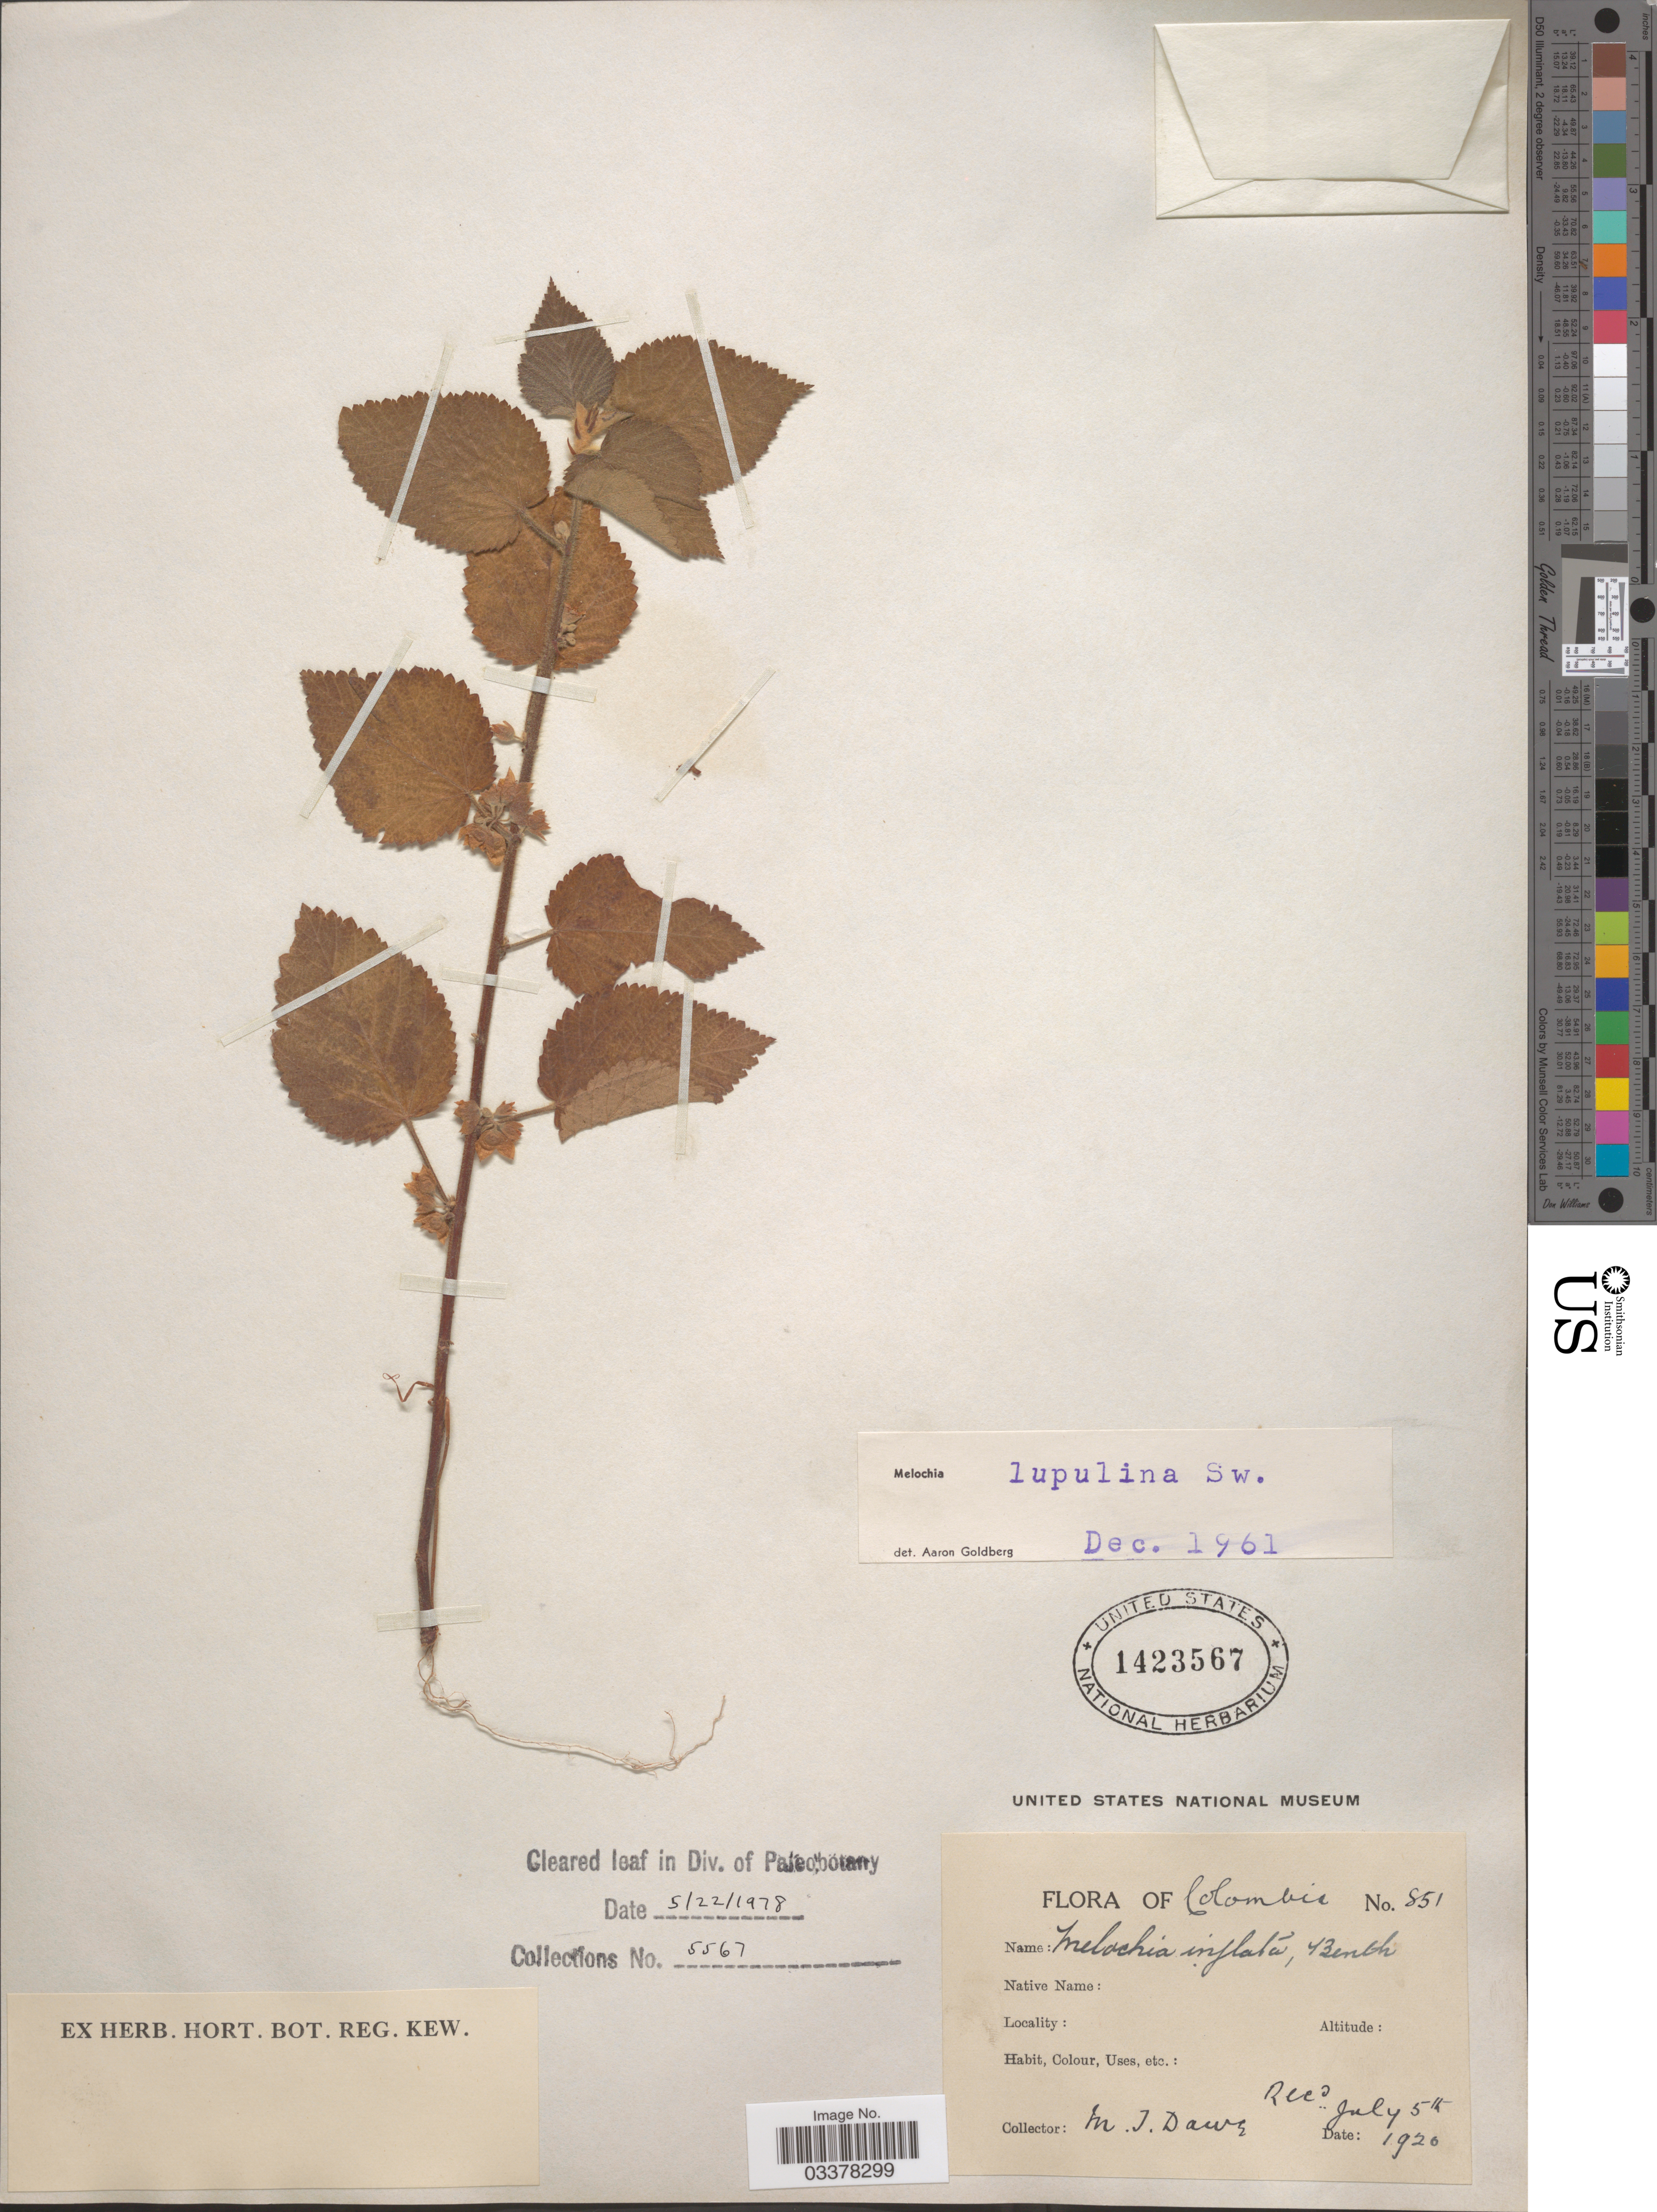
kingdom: Plantae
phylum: Tracheophyta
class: Magnoliopsida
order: Malvales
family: Malvaceae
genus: Melochia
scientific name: Melochia lupulina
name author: Sw.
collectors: M. T. Dawe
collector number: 851*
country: Colombia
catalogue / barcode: US 1423567